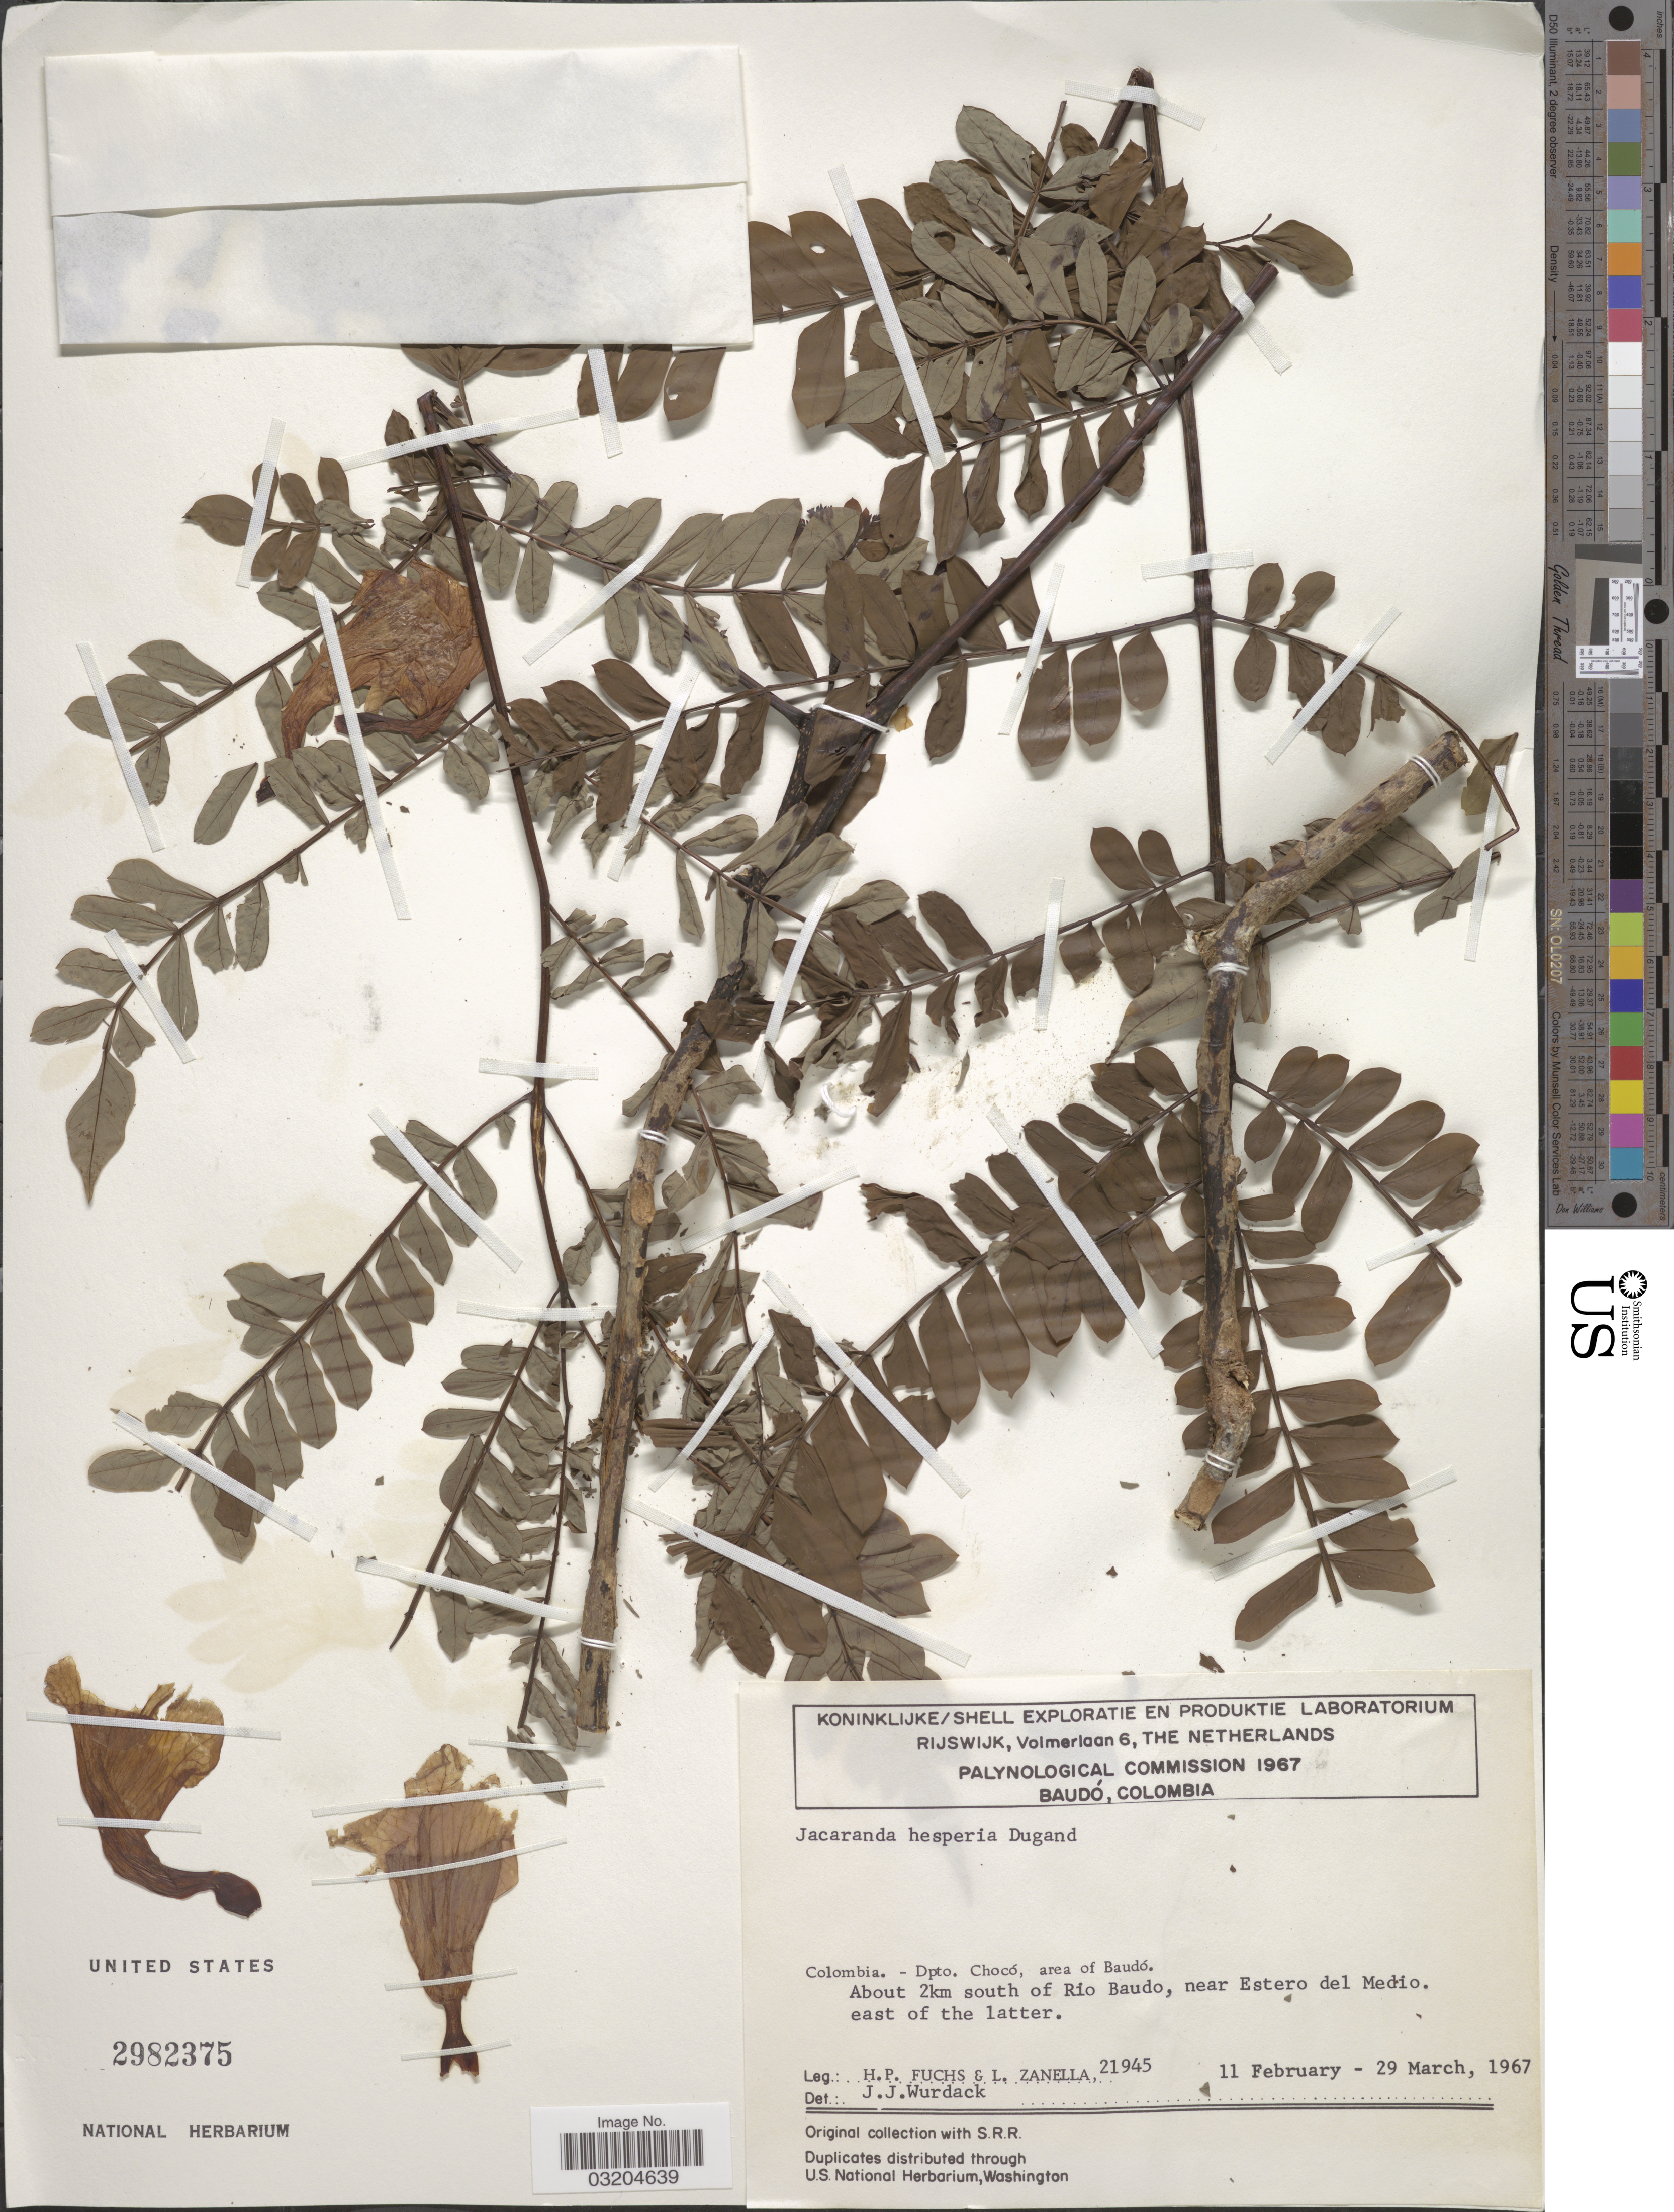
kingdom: Plantae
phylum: Tracheophyta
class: Magnoliopsida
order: Lamiales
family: Bignoniaceae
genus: Jacaranda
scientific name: Jacaranda hesperia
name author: Dugand G.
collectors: H. P. Fuchs & L. Zanella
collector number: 21945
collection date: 1967-02-11/1967-03-29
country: Colombia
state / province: Chocó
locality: Dpto. Chocó, area of Baudó. About 2km south of Rio Baudo, near Estero del Medio. east of the latter.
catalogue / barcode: US 2982375